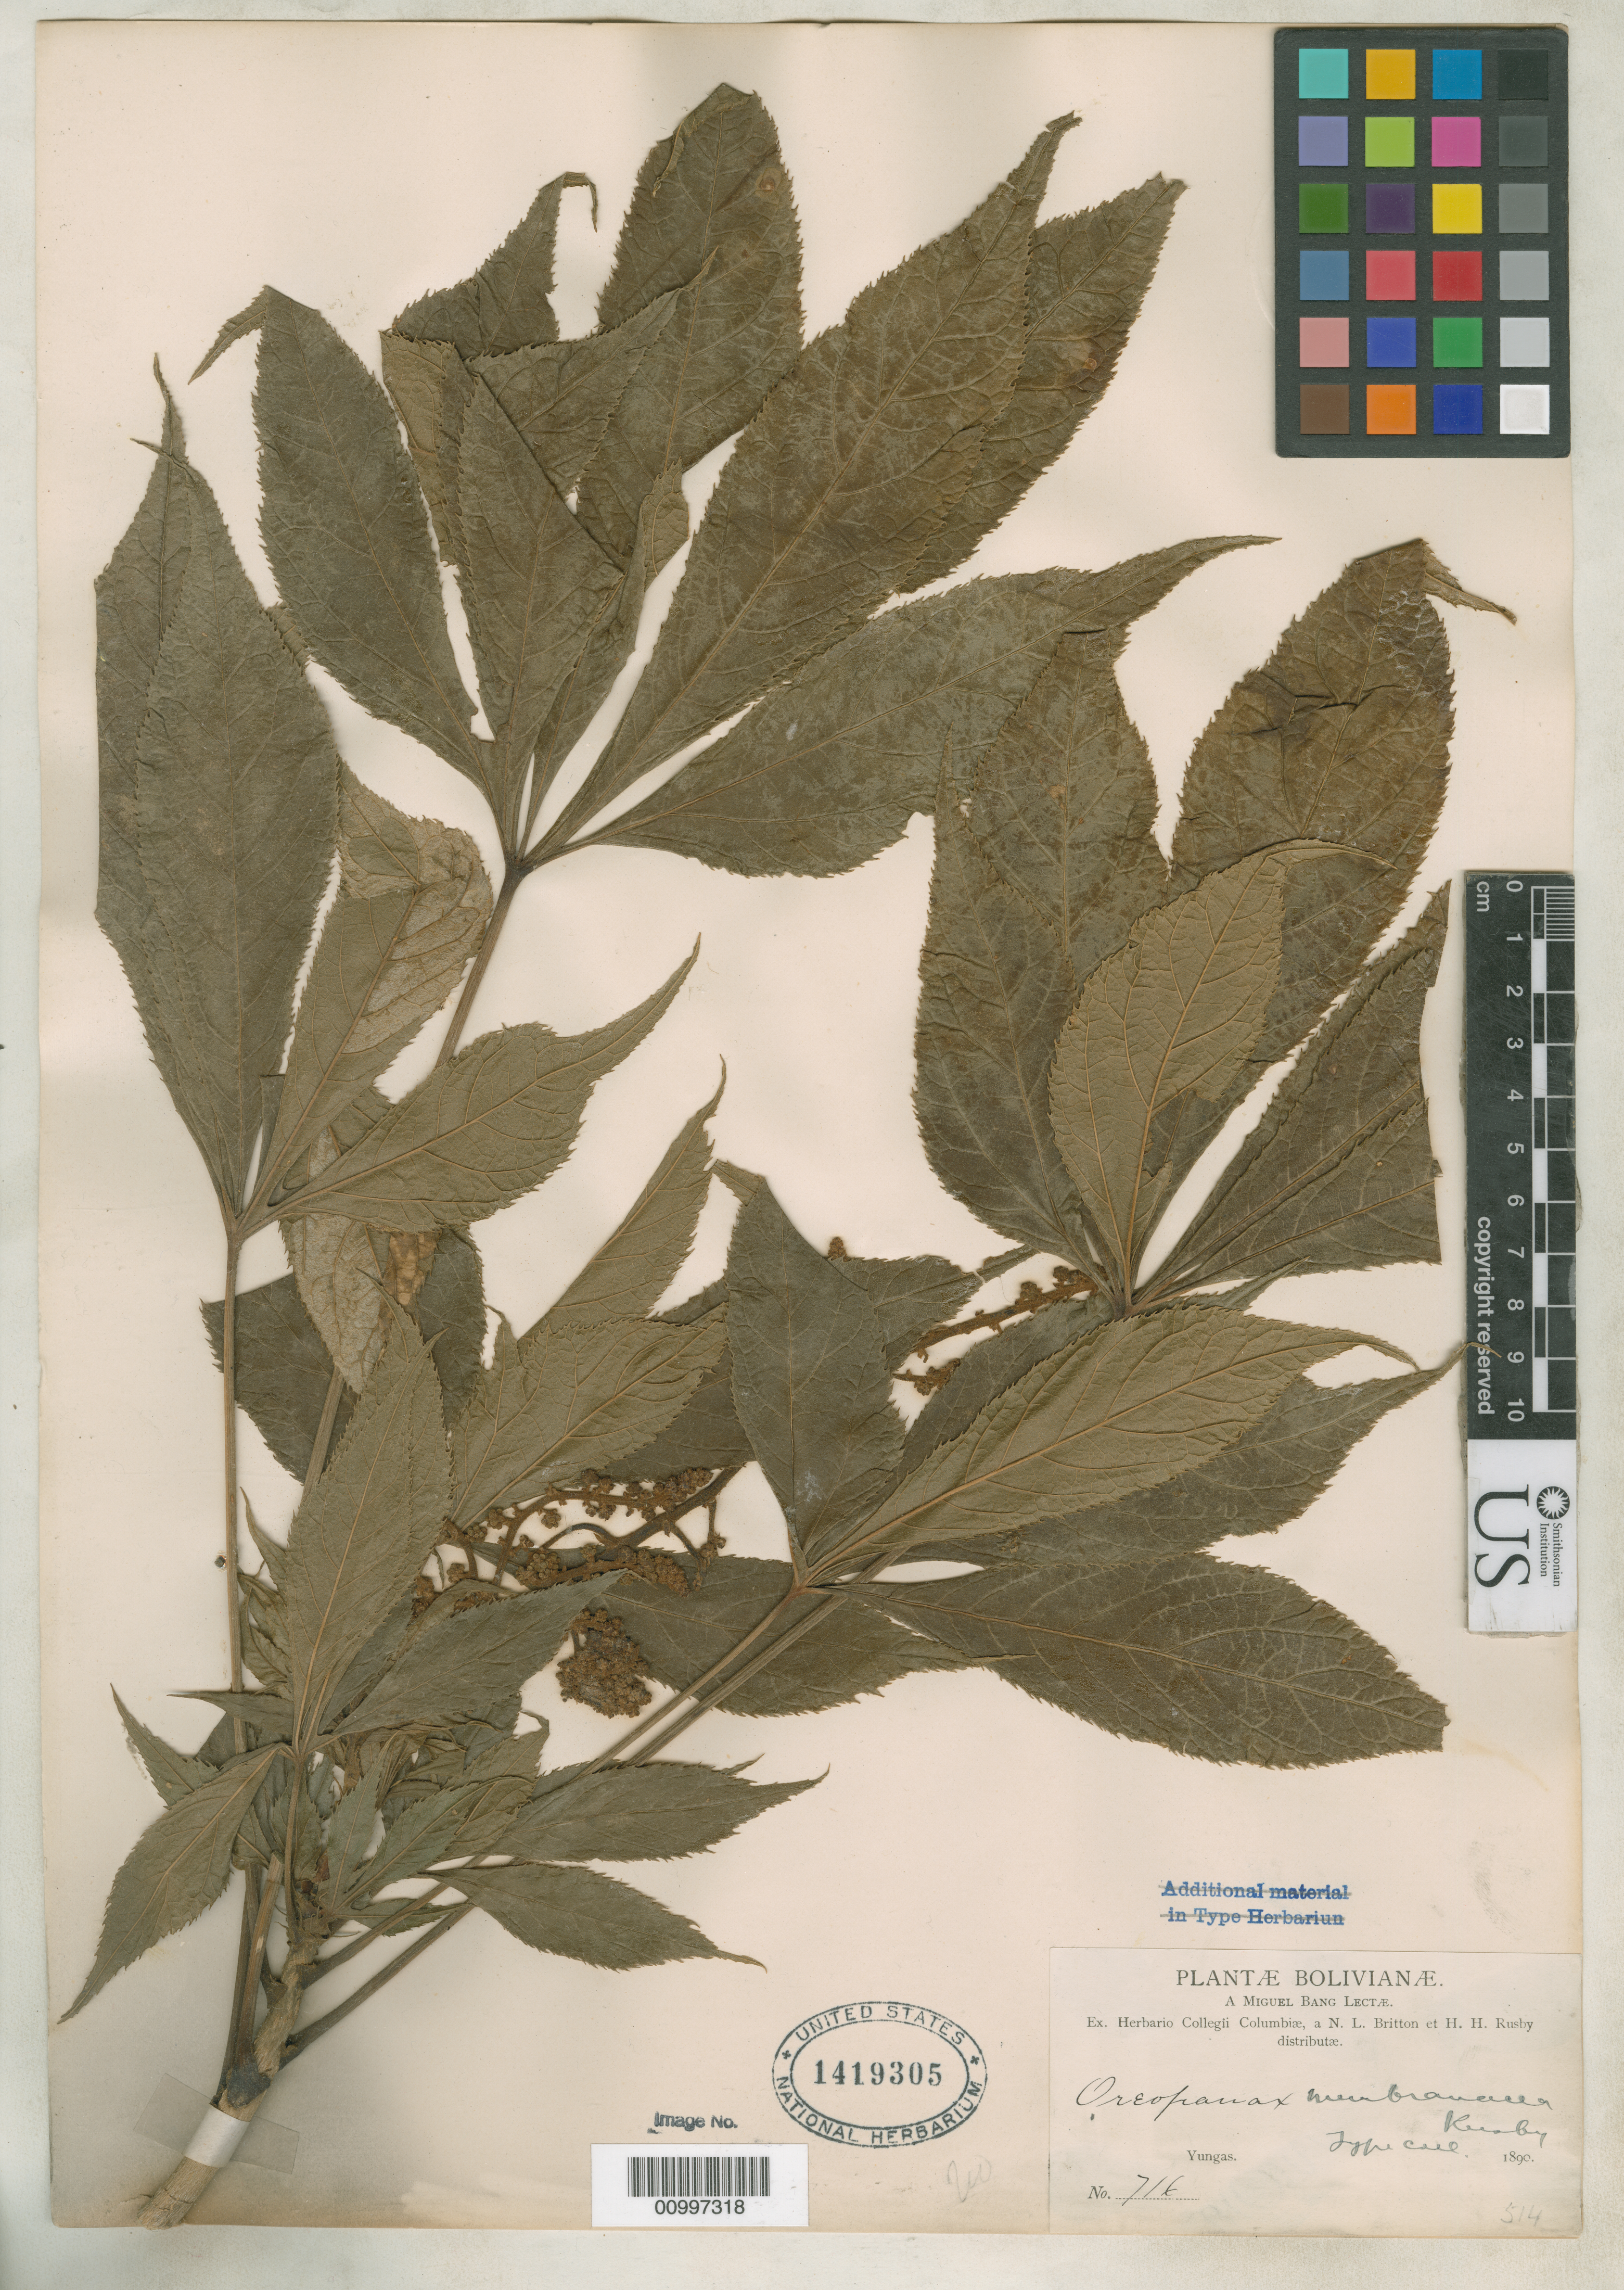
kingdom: Plantae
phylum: Tracheophyta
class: Magnoliopsida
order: Apiales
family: Araliaceae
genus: Oreopanax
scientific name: Oreopanax membranaceus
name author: Rusby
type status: Isotype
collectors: M. Bang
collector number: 716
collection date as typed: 1890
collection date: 1890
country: Bolivia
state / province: La Paz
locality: Yungas.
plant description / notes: From the herbarium of J. Donnell Smith.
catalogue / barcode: US 1419305